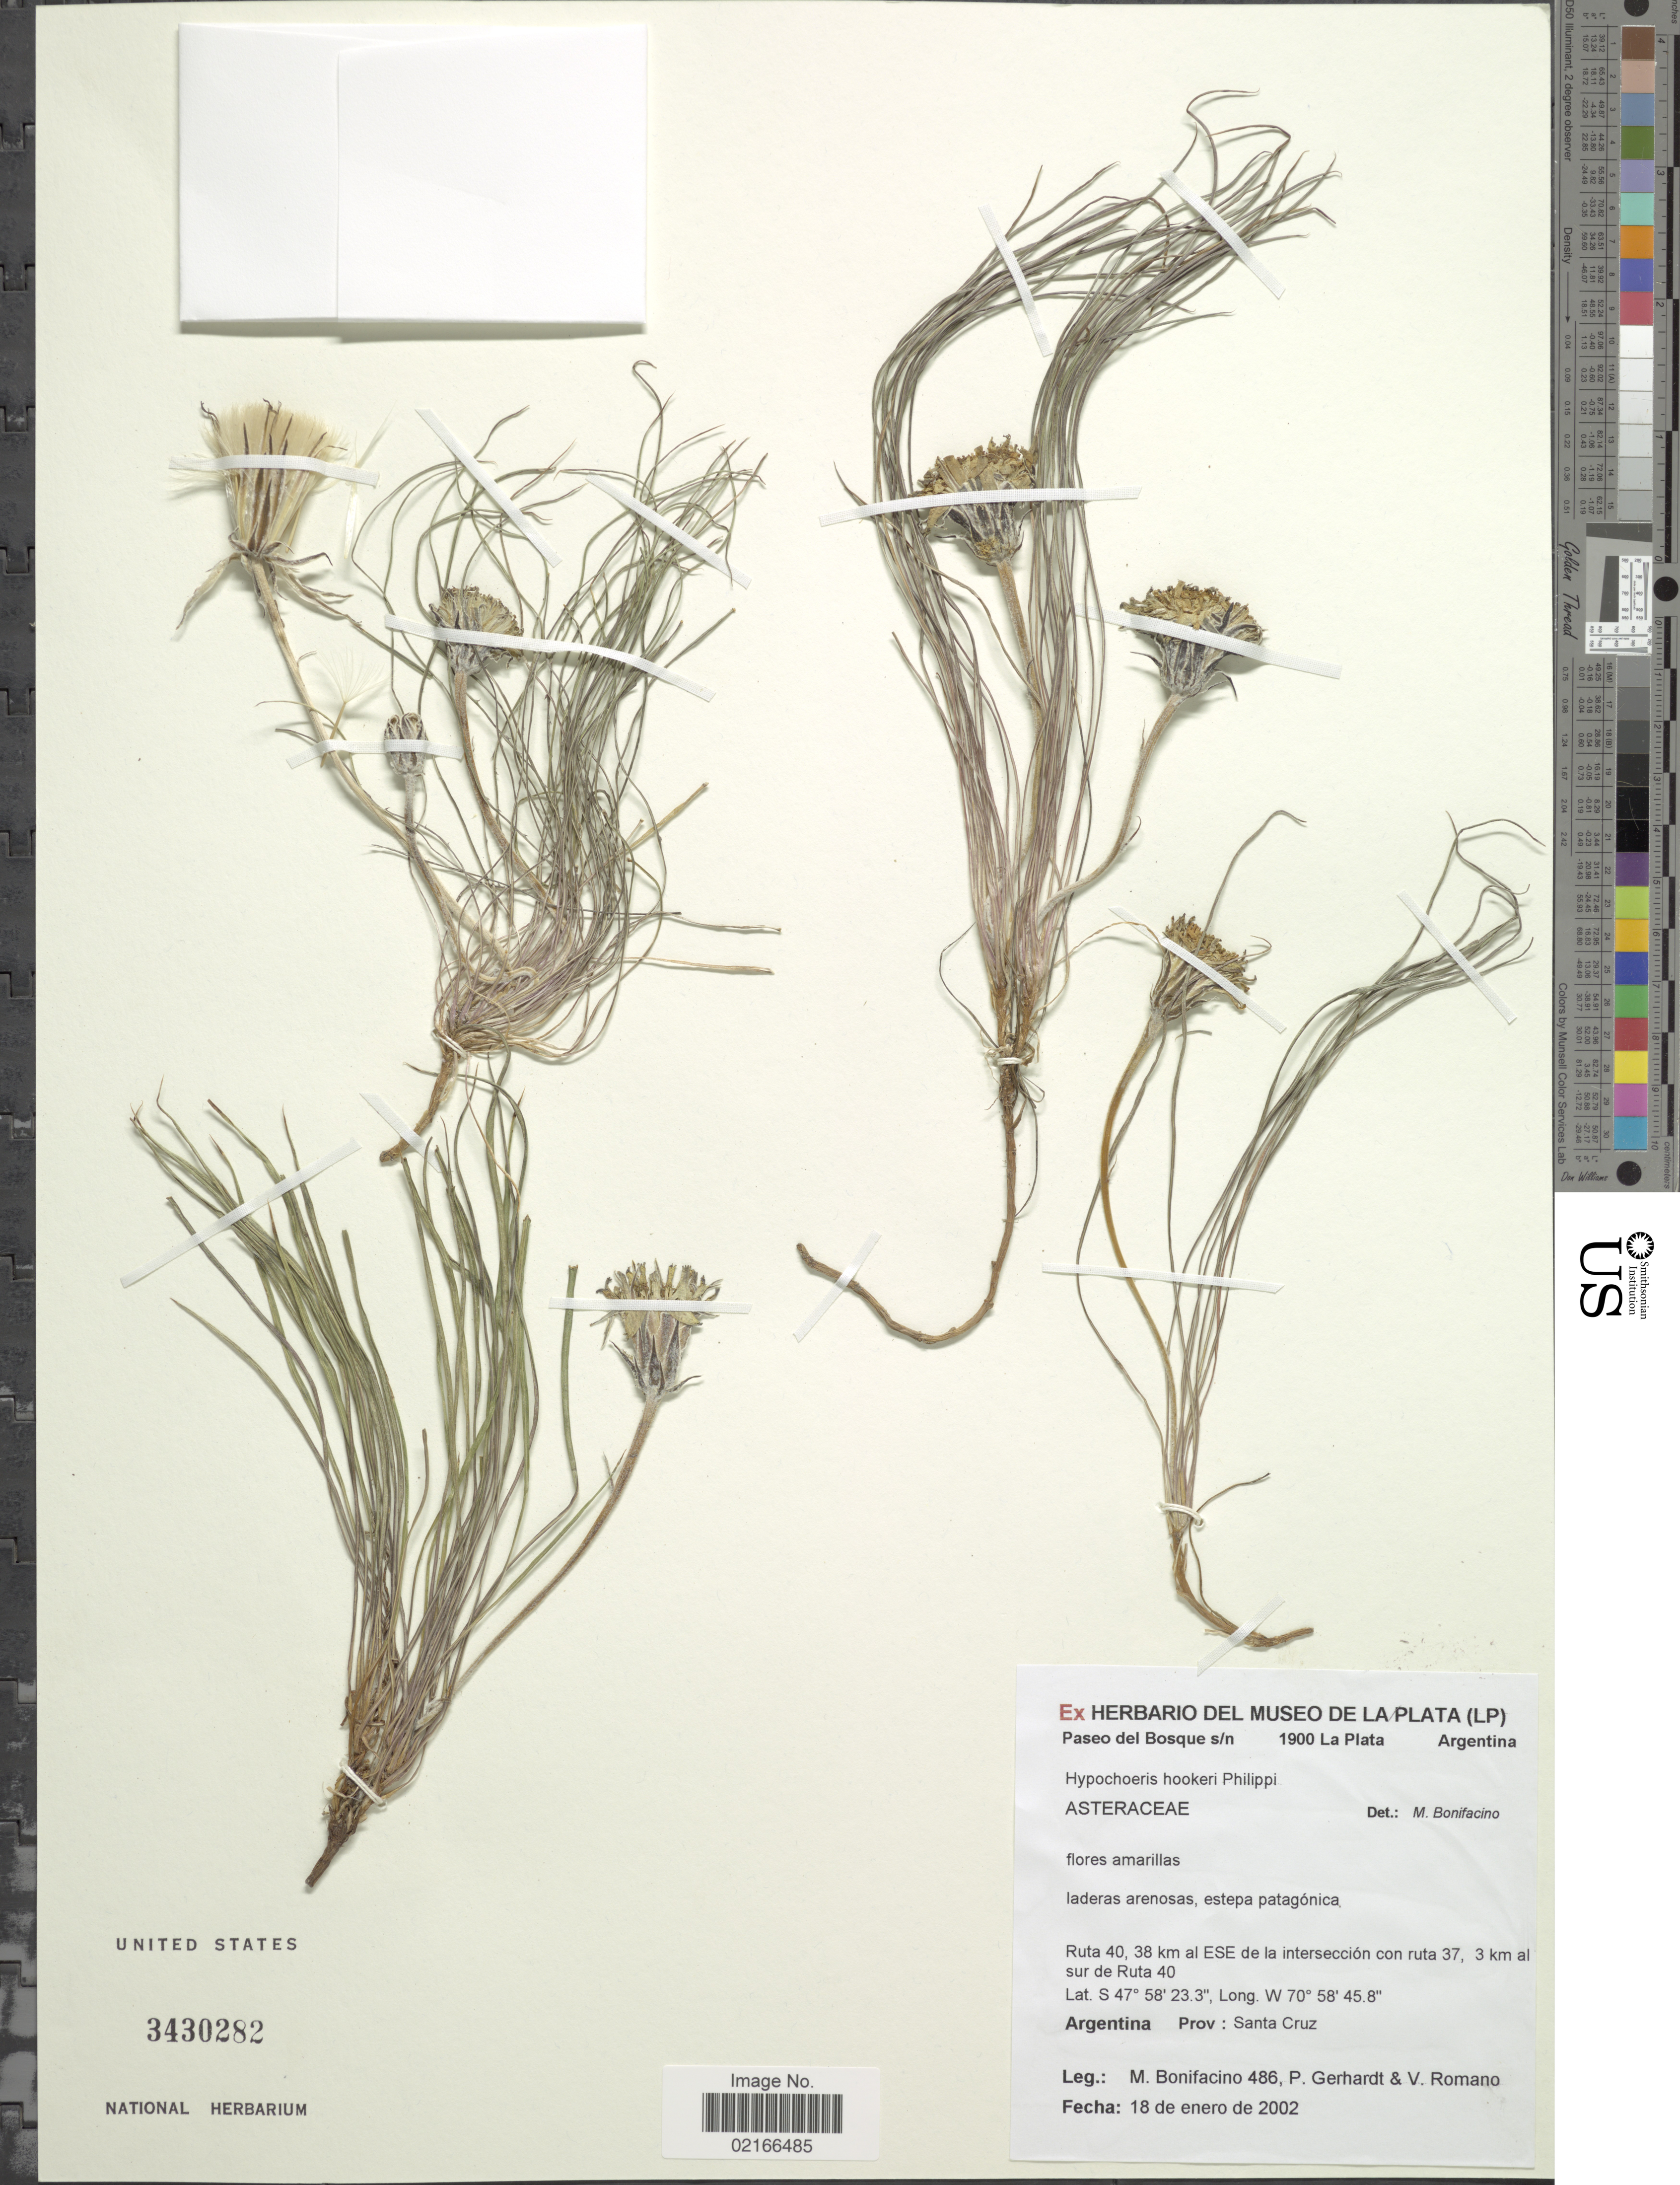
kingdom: Plantae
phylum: Tracheophyta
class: Magnoliopsida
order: Asterales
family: Asteraceae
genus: Hypochaeris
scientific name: Hypochaeris montana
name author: (Phil.) Reiche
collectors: M. Bonifacino, P. Gerhardt & V. Romano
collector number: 0486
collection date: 2002-01-18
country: Argentina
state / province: Santa Cruz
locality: Ruta 40, 38 km al ESE de intersección con ruta 37, 3 km al sur de Ruta 40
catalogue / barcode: US 3430282